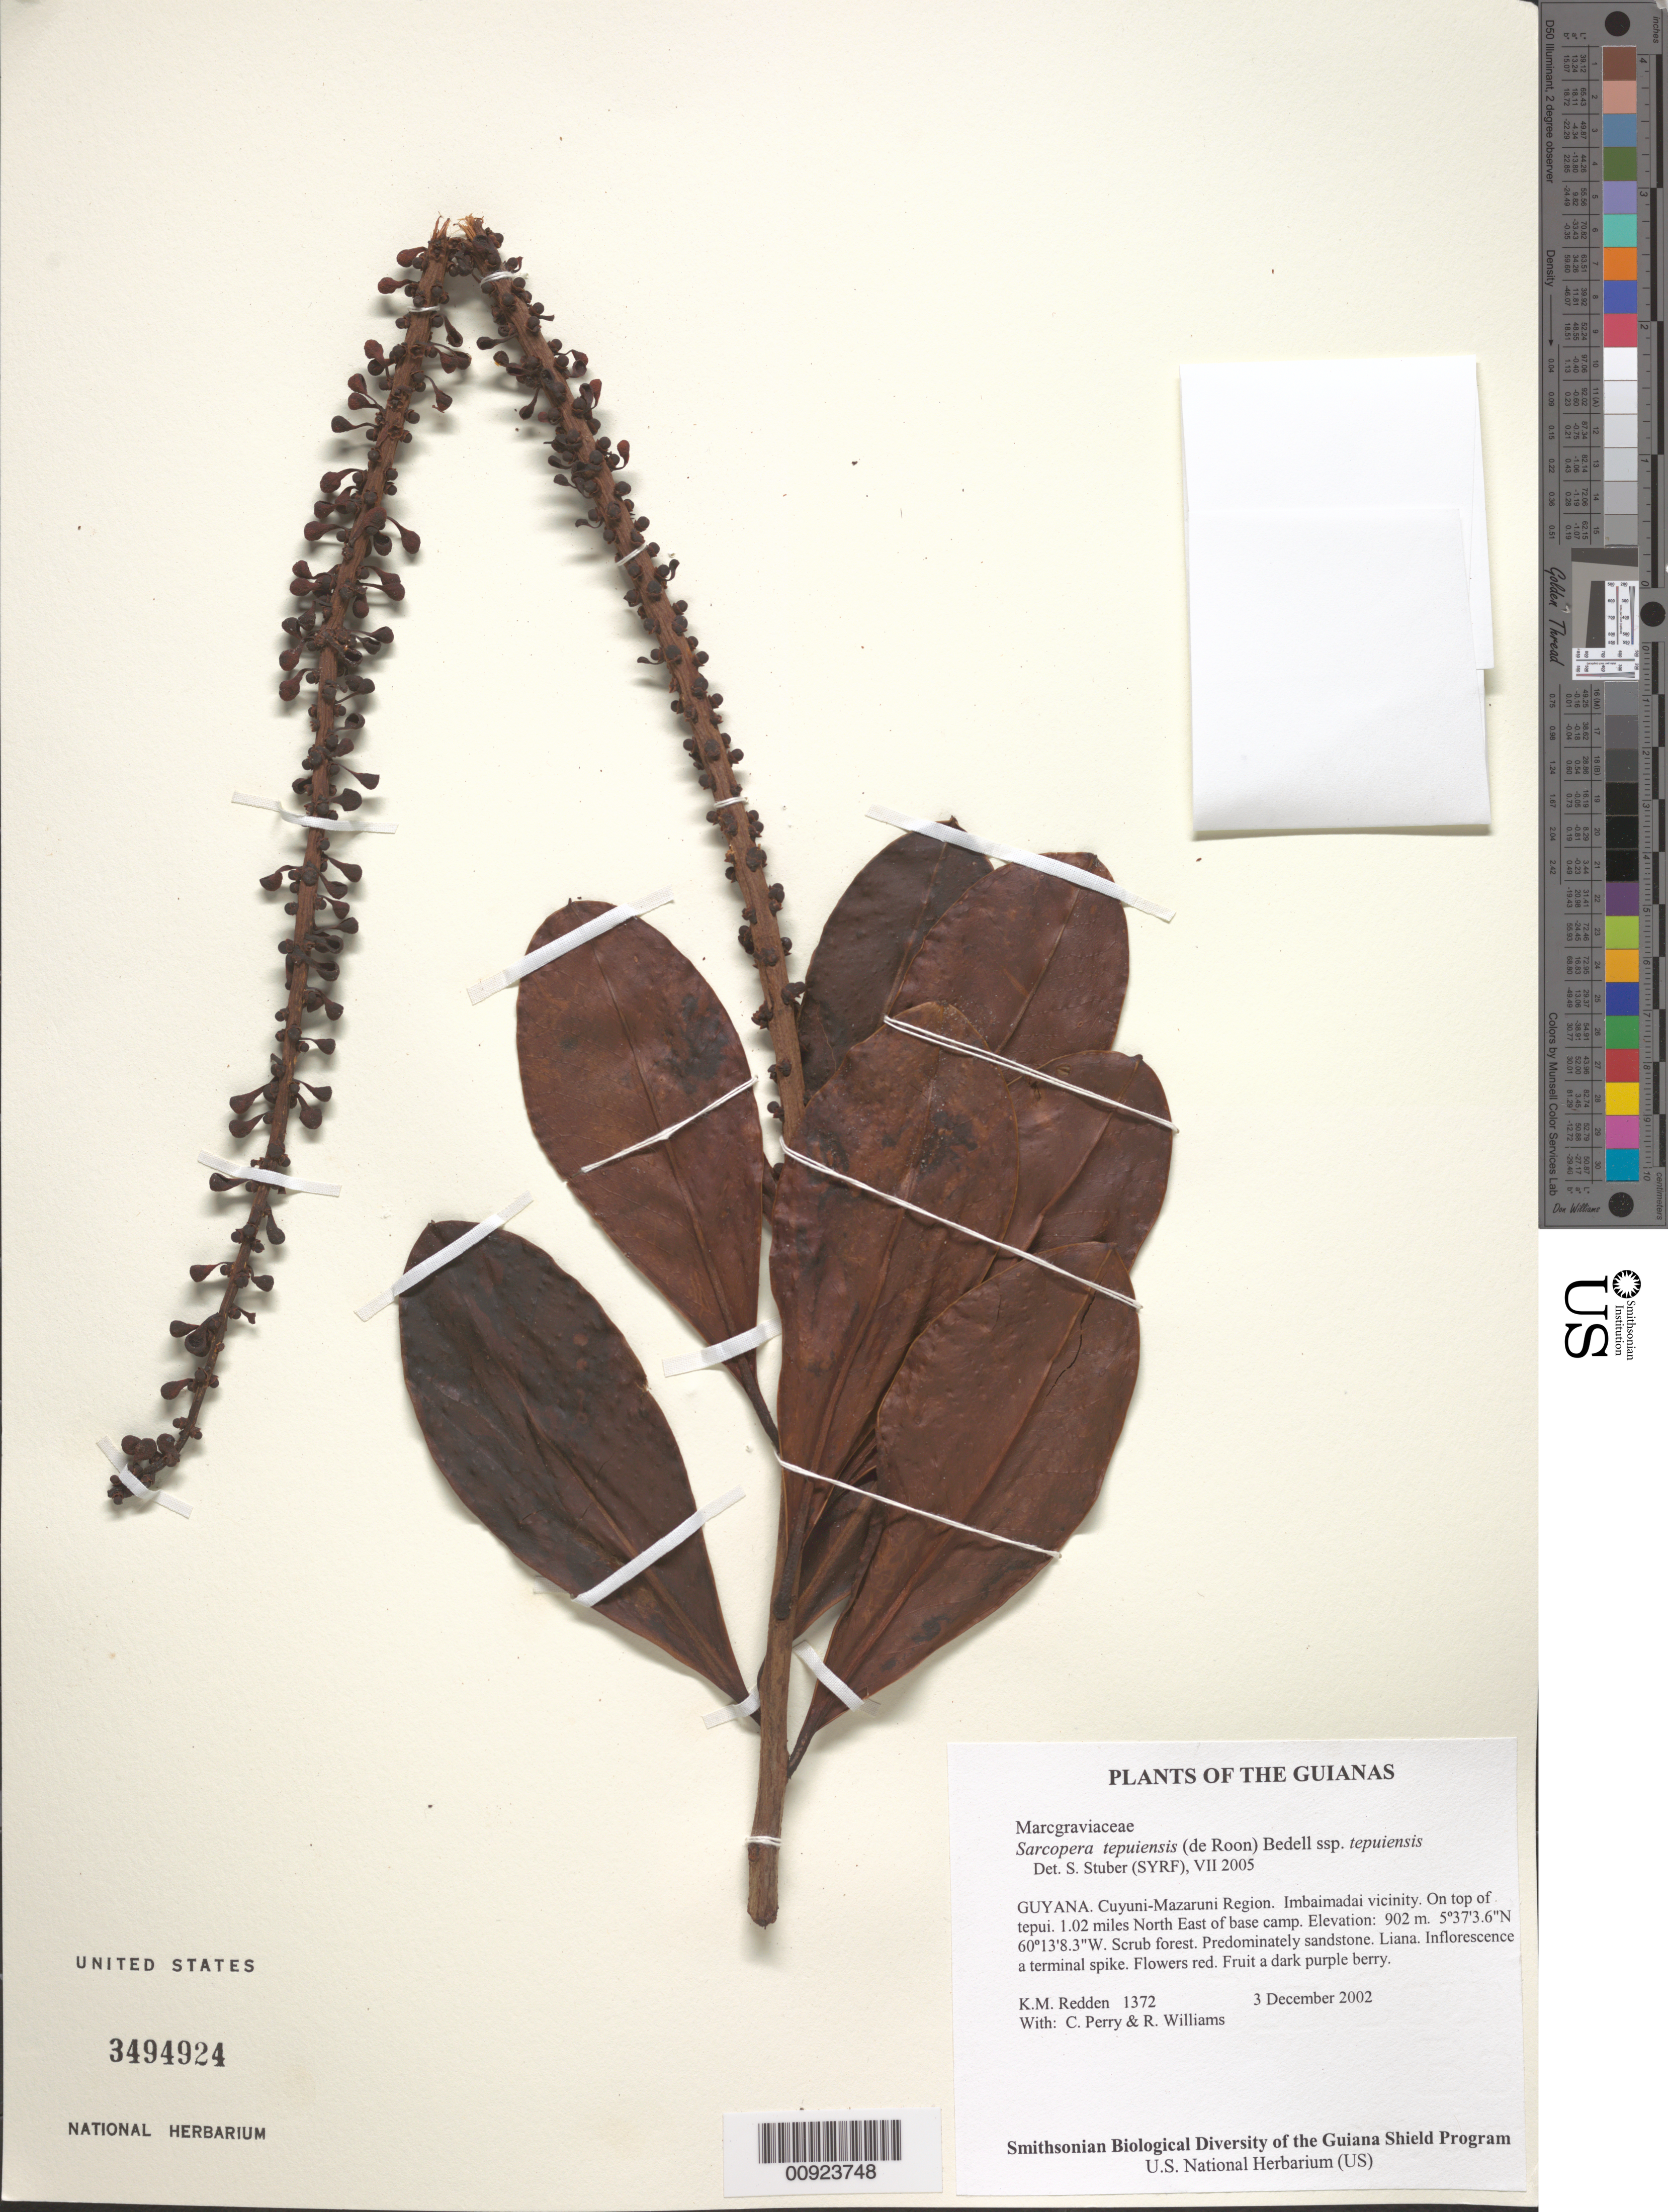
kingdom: Plantae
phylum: Tracheophyta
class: Magnoliopsida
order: Ericales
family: Marcgraviaceae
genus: Sarcopera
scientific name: Sarcopera tepuiensis subsp. tepuiensis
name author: (de Roon) Bedell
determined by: Stuber, S.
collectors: K. M. Redden, C. Perry & R. Williams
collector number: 1372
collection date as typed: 3 December 2002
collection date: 2002-12-03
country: Guyana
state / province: Cuyuni-Mazaruni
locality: Imbaimadai vicinity. On top of tepui. 1.02 miles Northeast of base camp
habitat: Scrub forest. Predominately sandstone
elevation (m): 902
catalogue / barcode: US 3494924